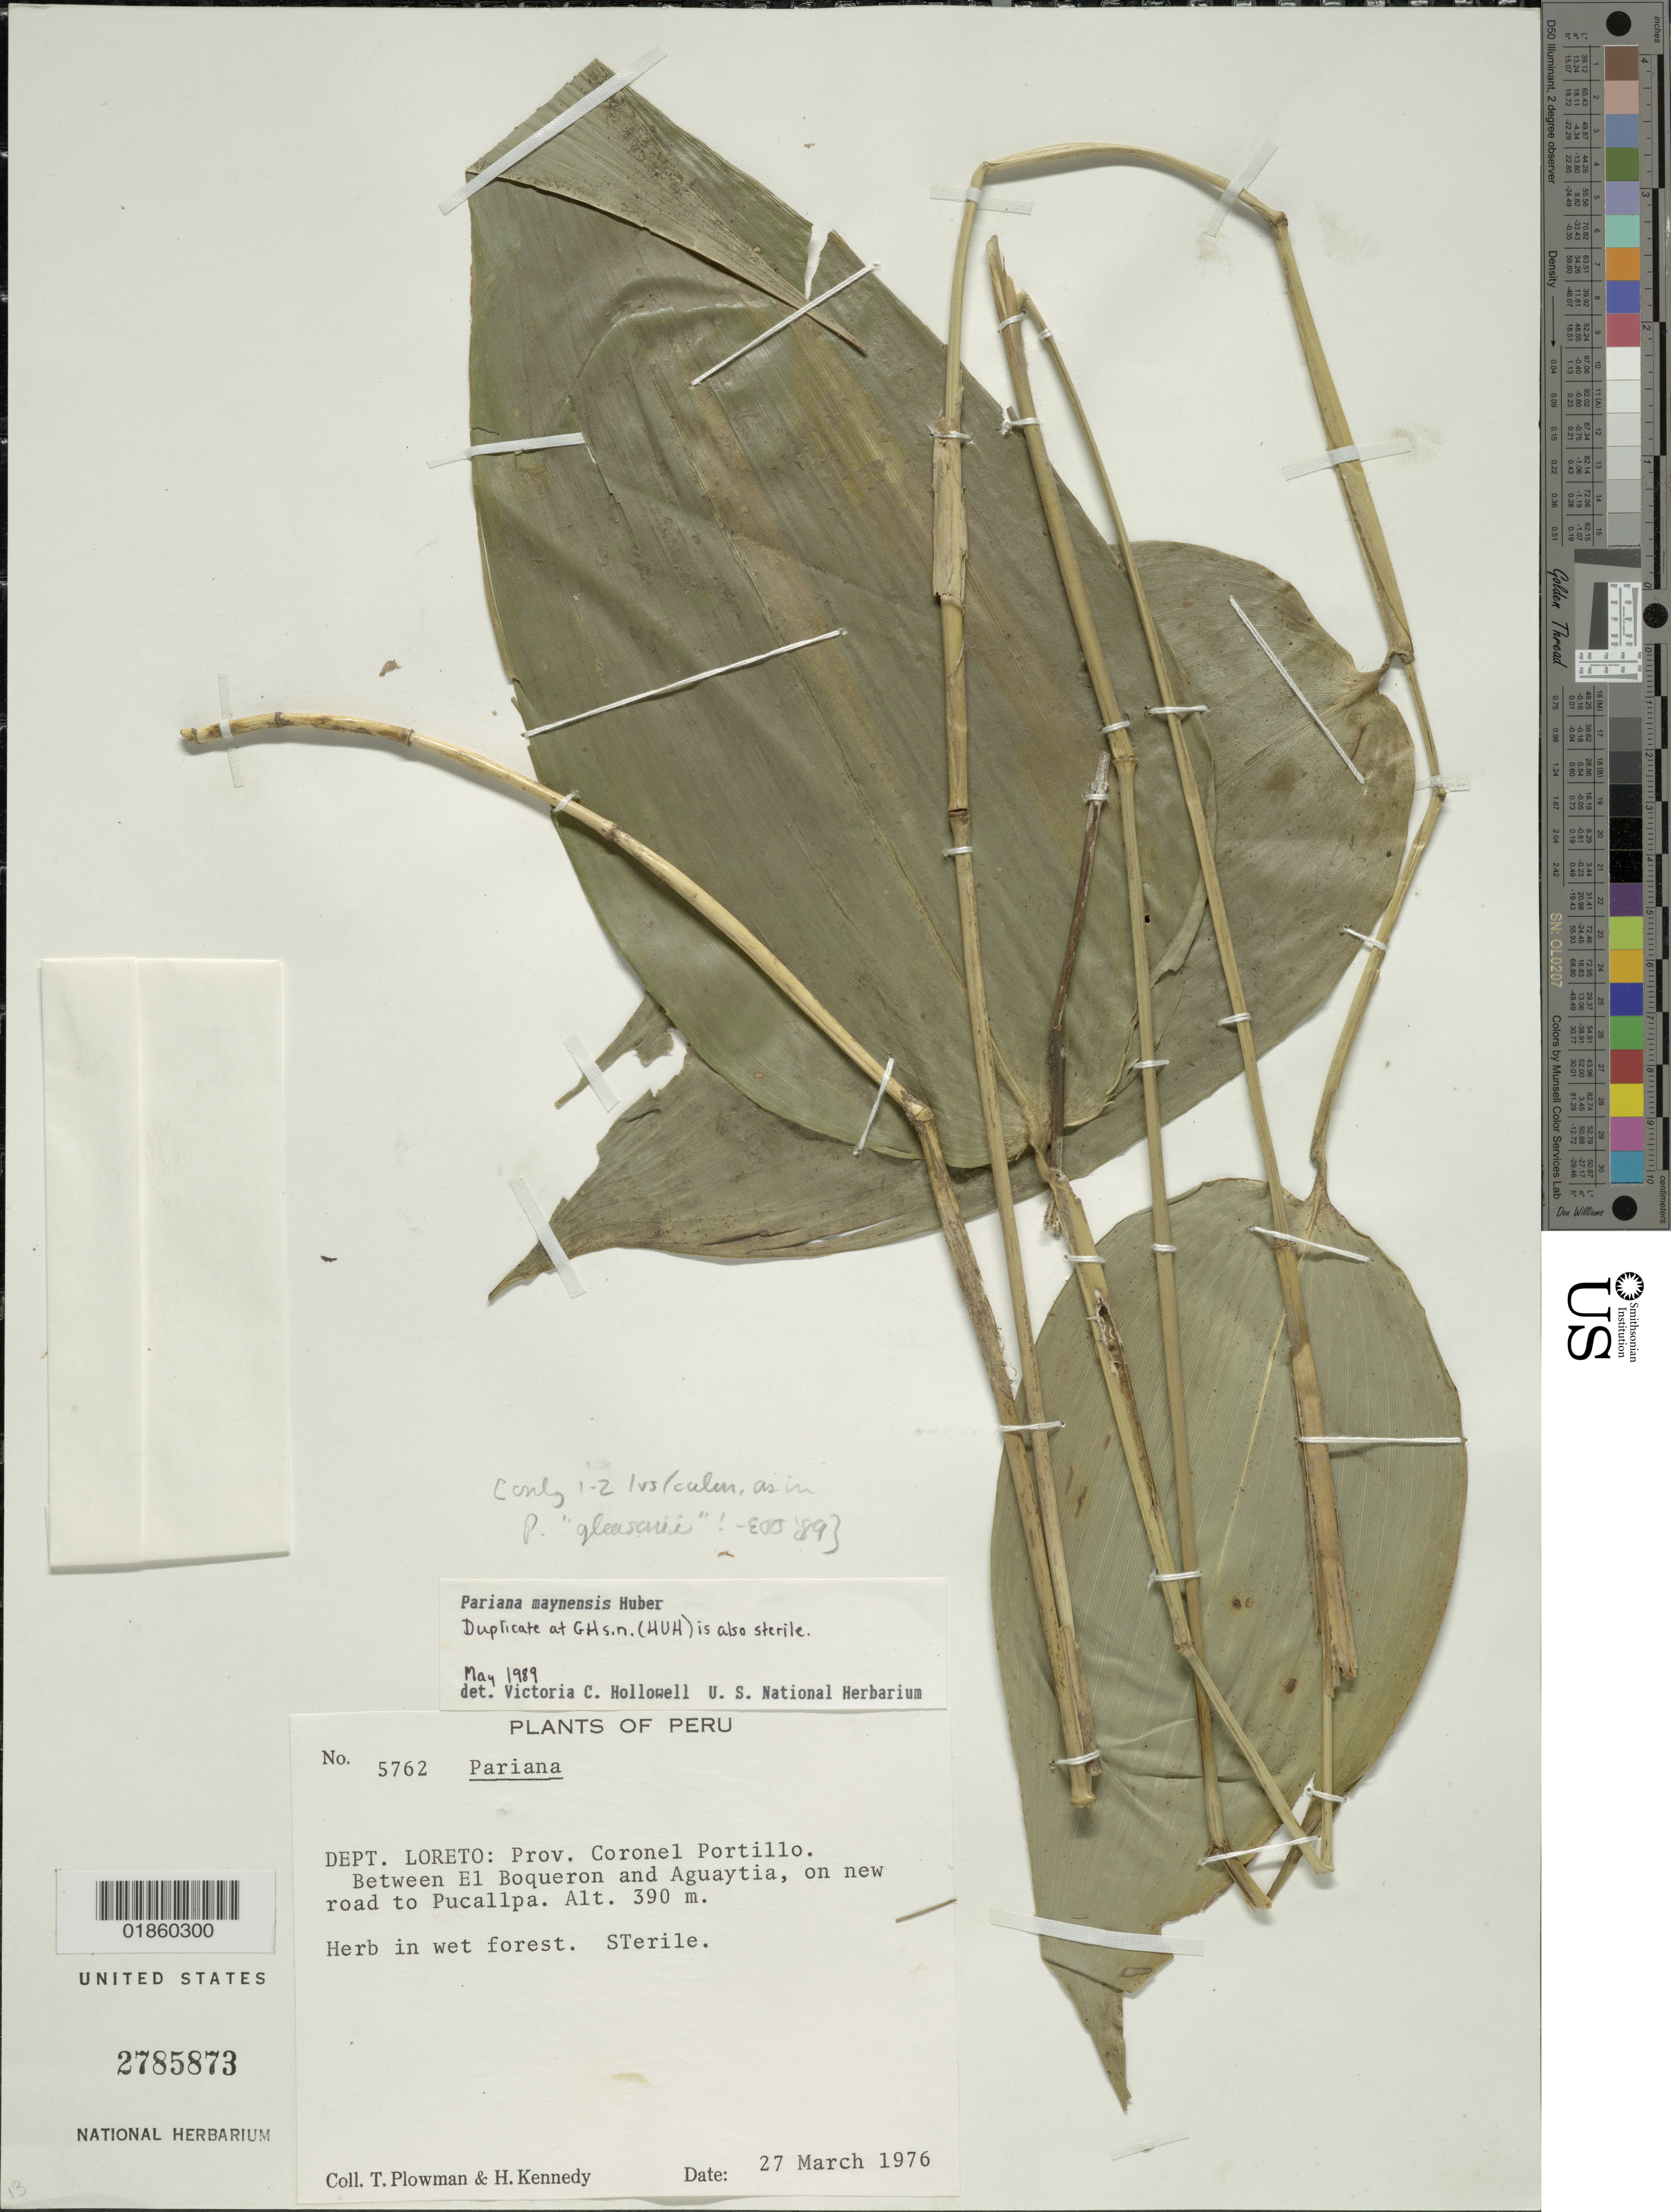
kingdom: Plantae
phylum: Tracheophyta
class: Liliopsida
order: Poales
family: Poaceae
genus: Pariana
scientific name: Pariana maynensis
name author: Huber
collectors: T. Plowman & H. Kennedy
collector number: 5762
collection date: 1976-03-27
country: Peru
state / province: Ucayali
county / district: Coronel Portillo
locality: Prov. Coronel Portillo. Between El Boqueron and Aguaytia, on new road to Pucallpa.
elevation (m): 390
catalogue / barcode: US 2785873